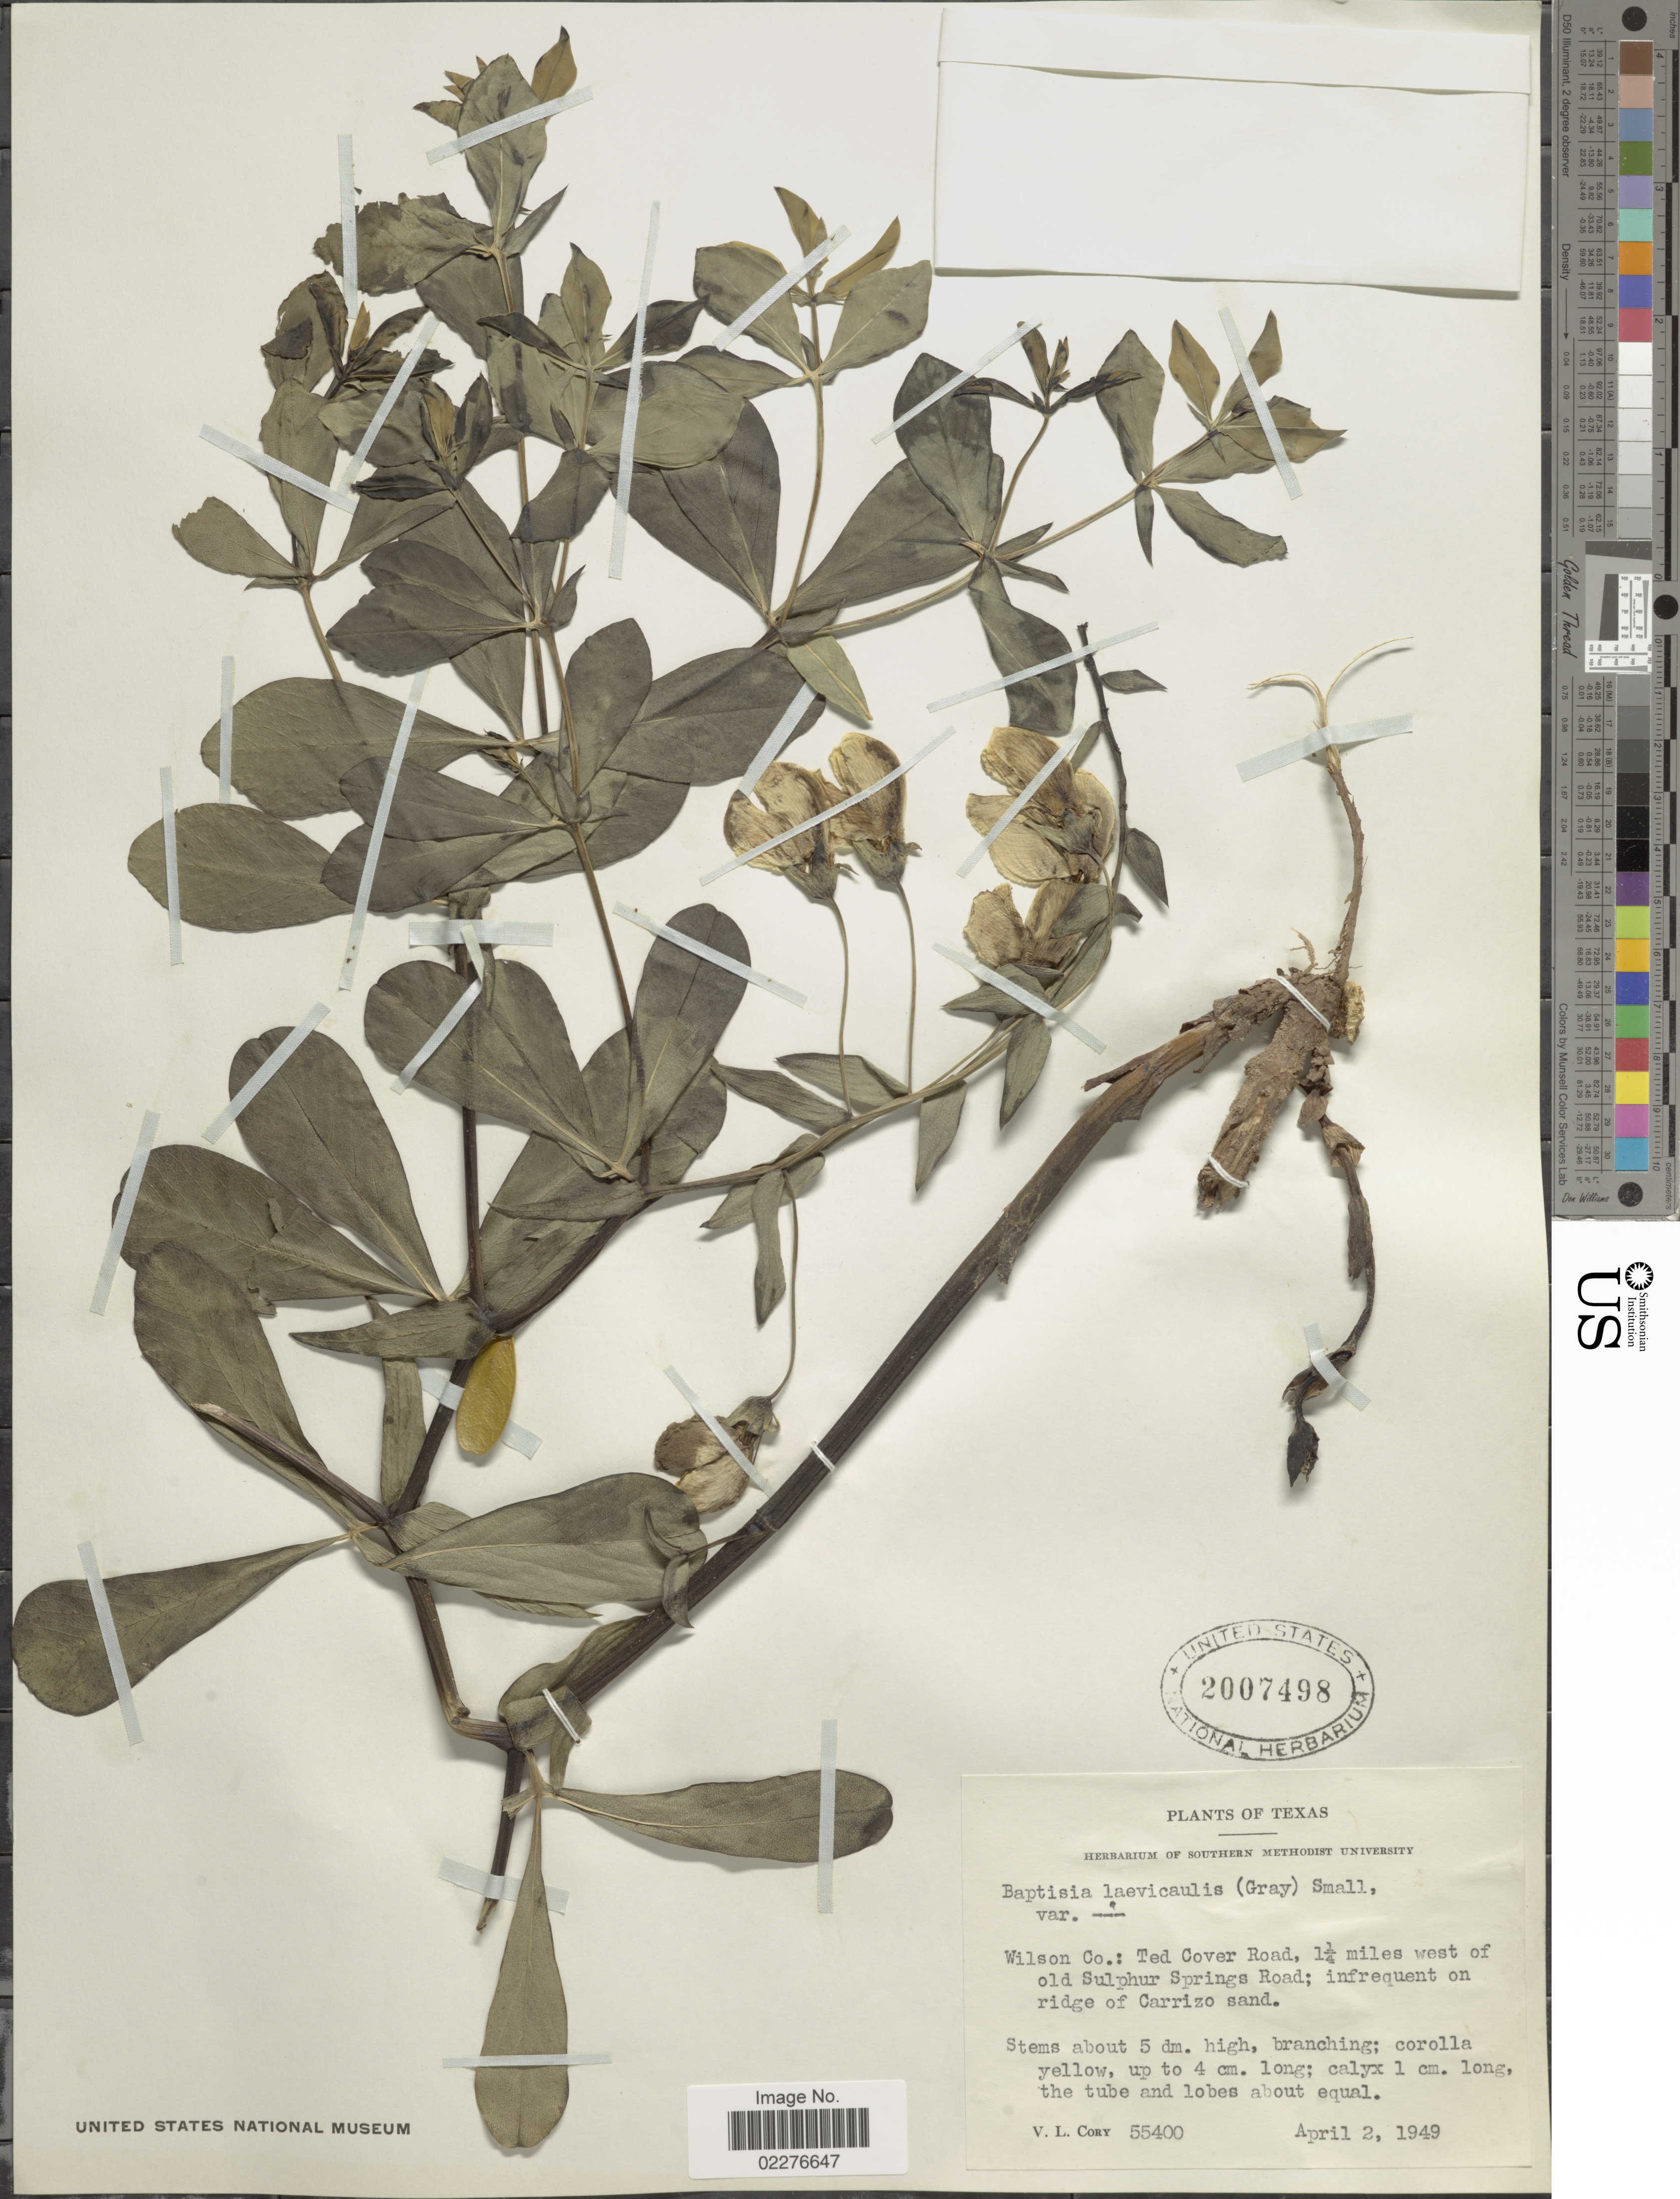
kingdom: Plantae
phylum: Tracheophyta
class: Magnoliopsida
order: Fabales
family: Fabaceae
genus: Baptisia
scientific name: Baptisia laevicaulis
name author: (Canby) Small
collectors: V. Cory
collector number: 55400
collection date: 1949-04-02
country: United States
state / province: Texas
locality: Wilson Co: Ted Cover Road, 1¼ miles west of old Suplphur Springs Road; infrequent on ridge of Carrizo sand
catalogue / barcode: US 2007498